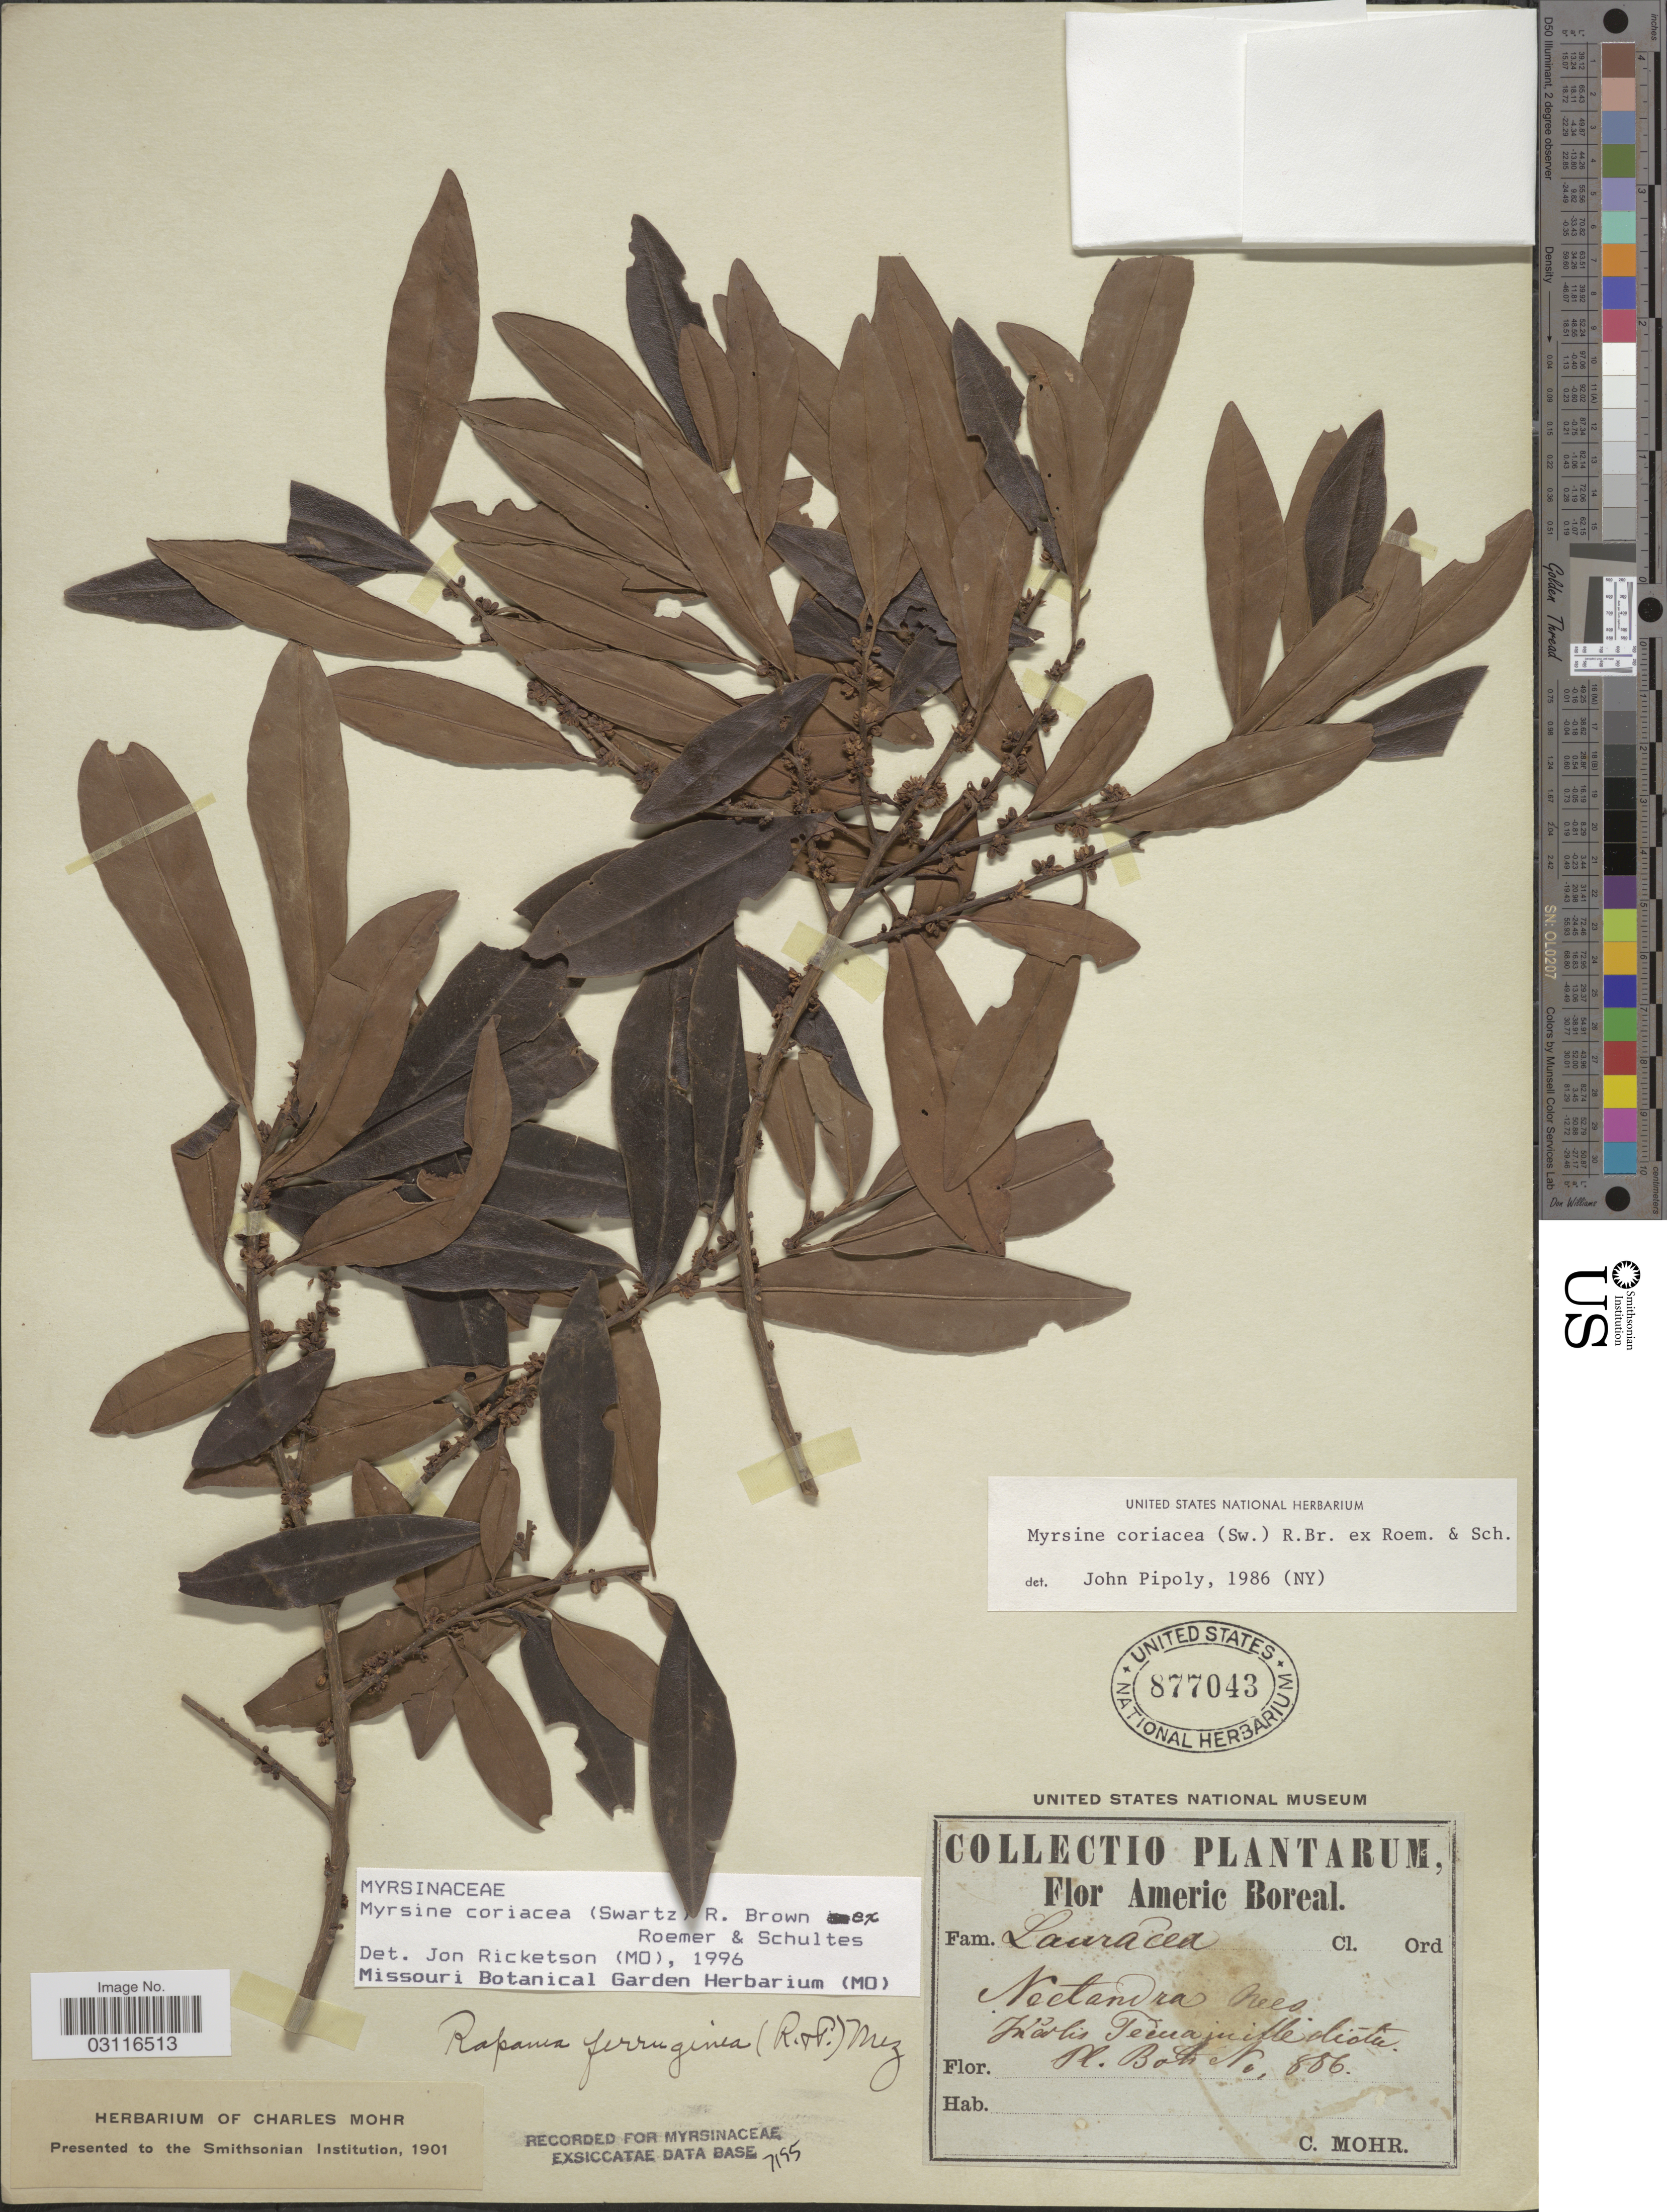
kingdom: Plantae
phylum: Tracheophyta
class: Magnoliopsida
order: Ericales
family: Primulaceae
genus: Myrsine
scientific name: Myrsine coriacea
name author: (Sw.) R. Br. ex Roem. & Schult.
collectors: Mohr, C. T. (herbarium)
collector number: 886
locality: Tecuajuitle dicta. Botr. [interpreted] Americ Boreal.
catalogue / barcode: US 877043